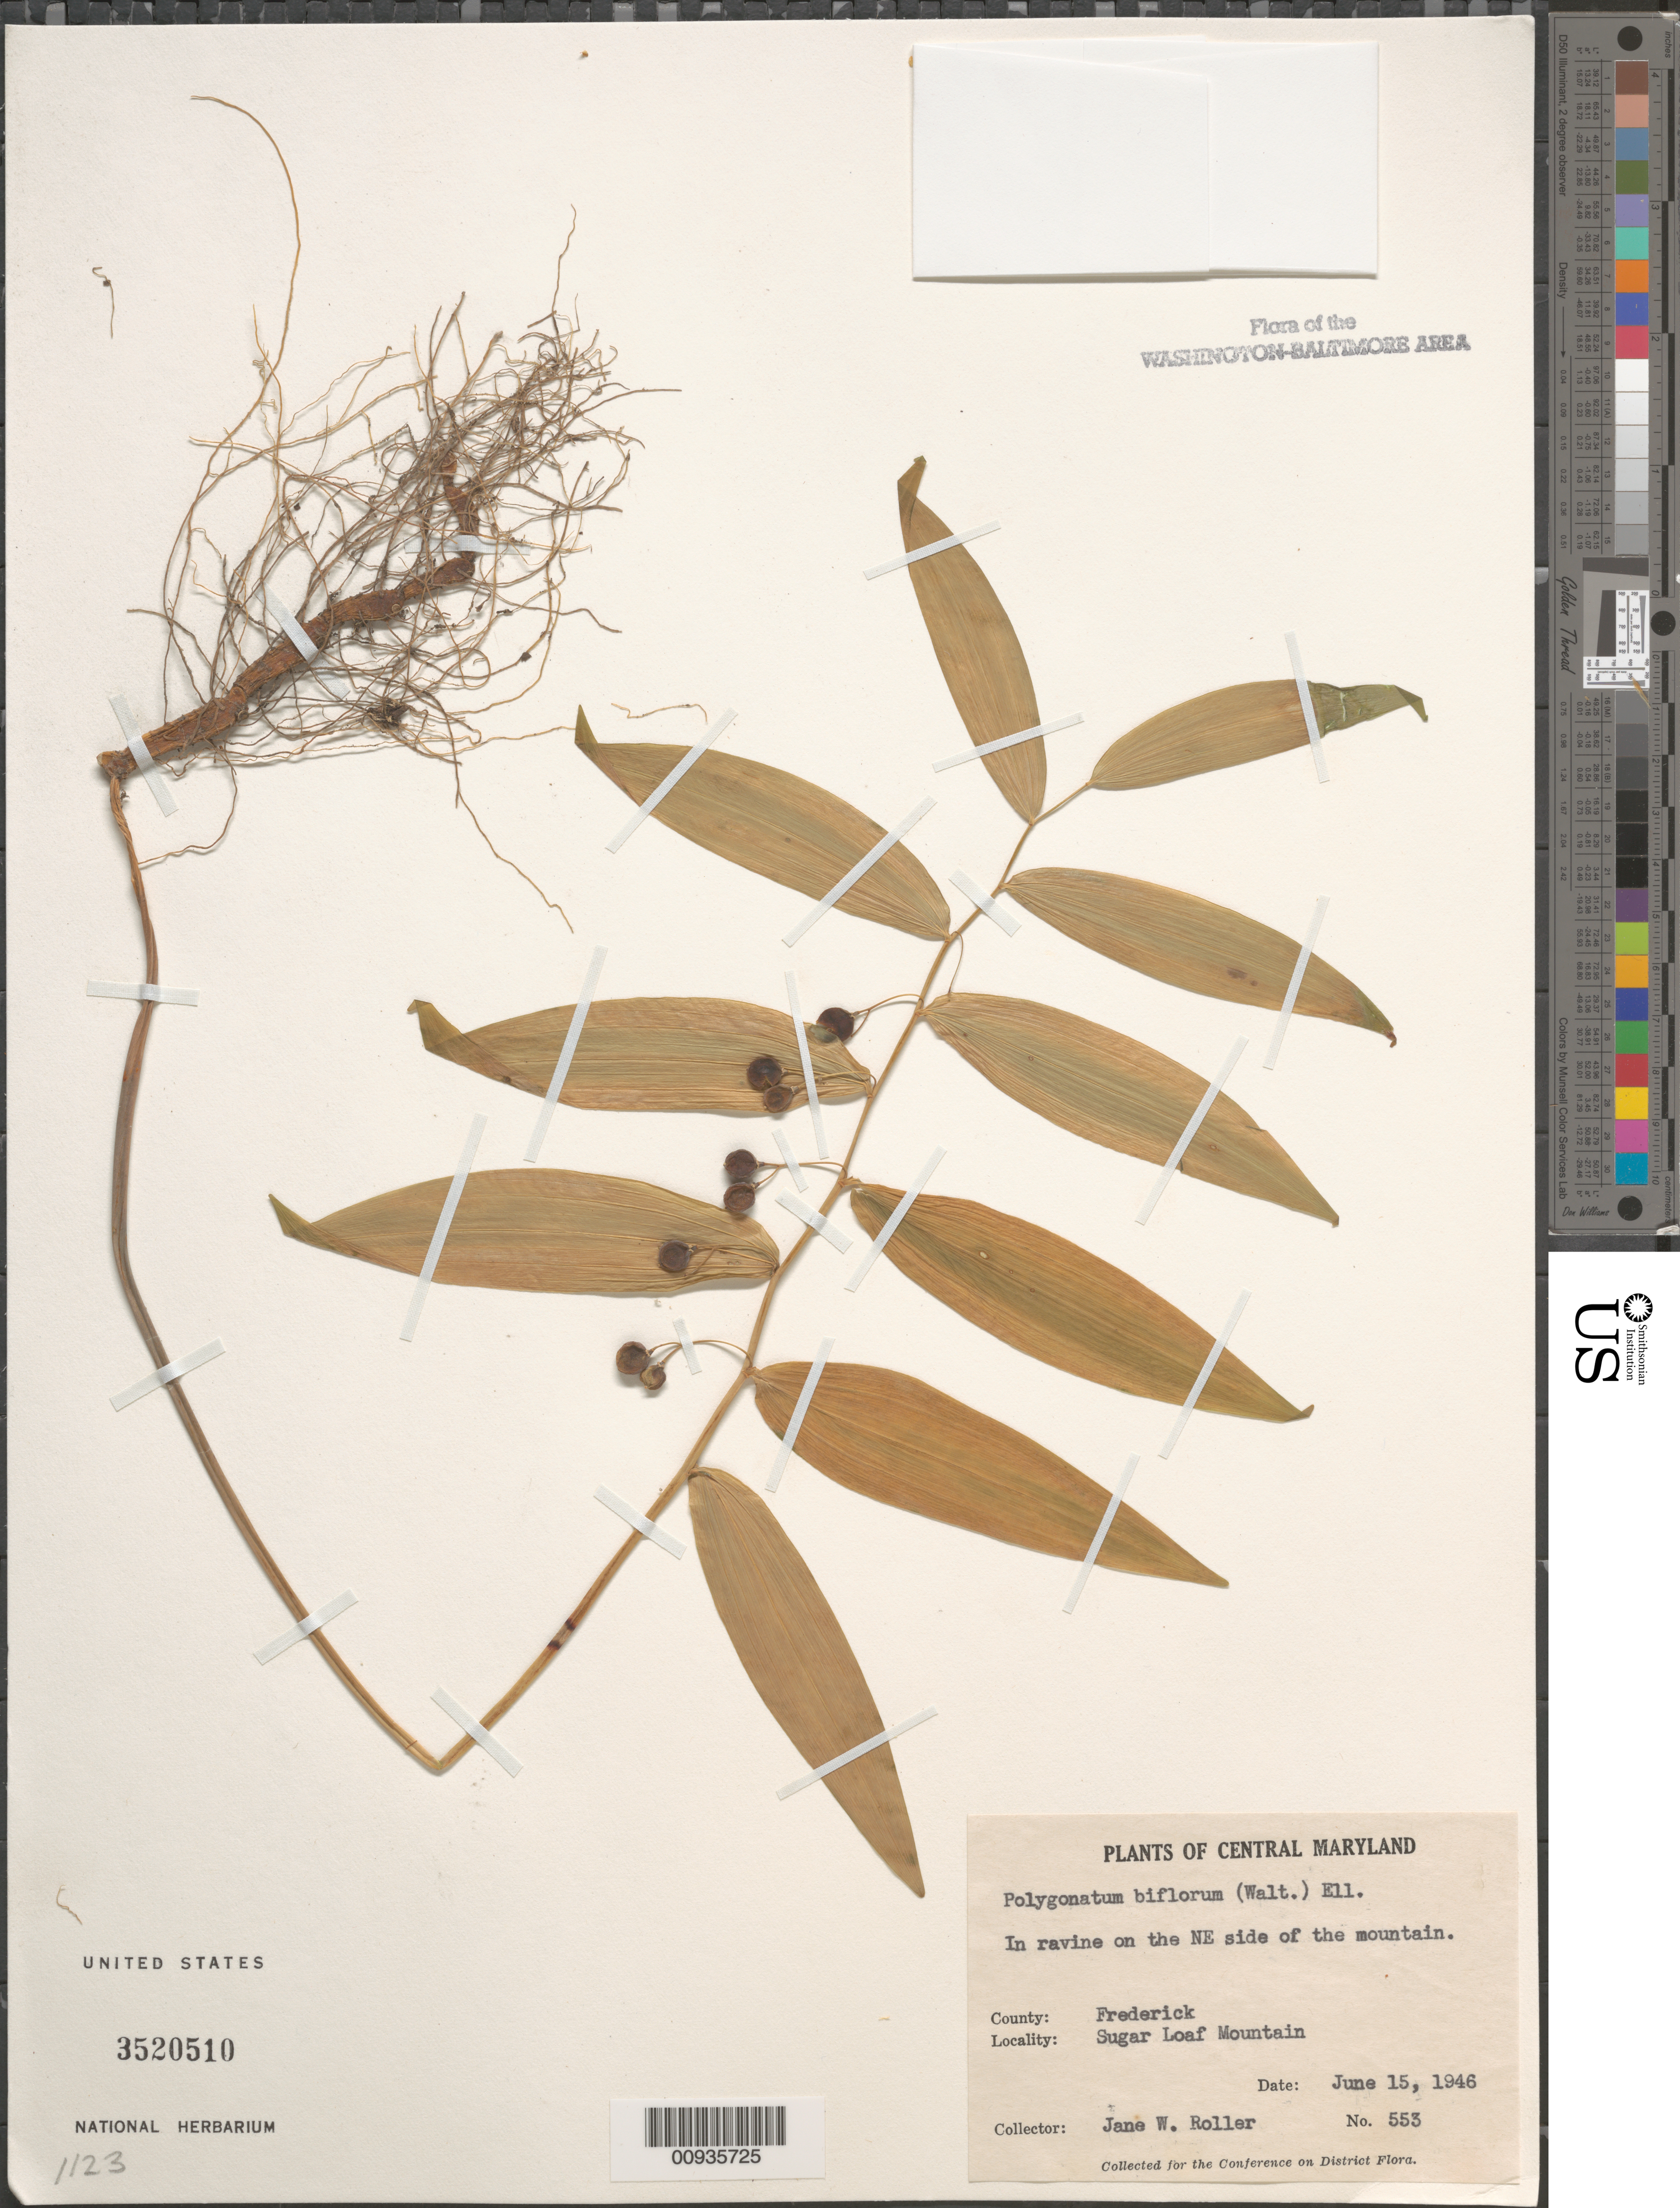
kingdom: Plantae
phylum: Tracheophyta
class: Liliopsida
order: Asparagales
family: Asparagaceae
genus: Polygonatum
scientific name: Polygonatum biflorum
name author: (Walter) Elliott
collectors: J. W. Roller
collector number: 553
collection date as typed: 15 Jun 1946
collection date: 1946-06-15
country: United States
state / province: Maryland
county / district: Frederick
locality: Sugar Loaf Mountain, on NE side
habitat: In ravine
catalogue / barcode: US 3520510